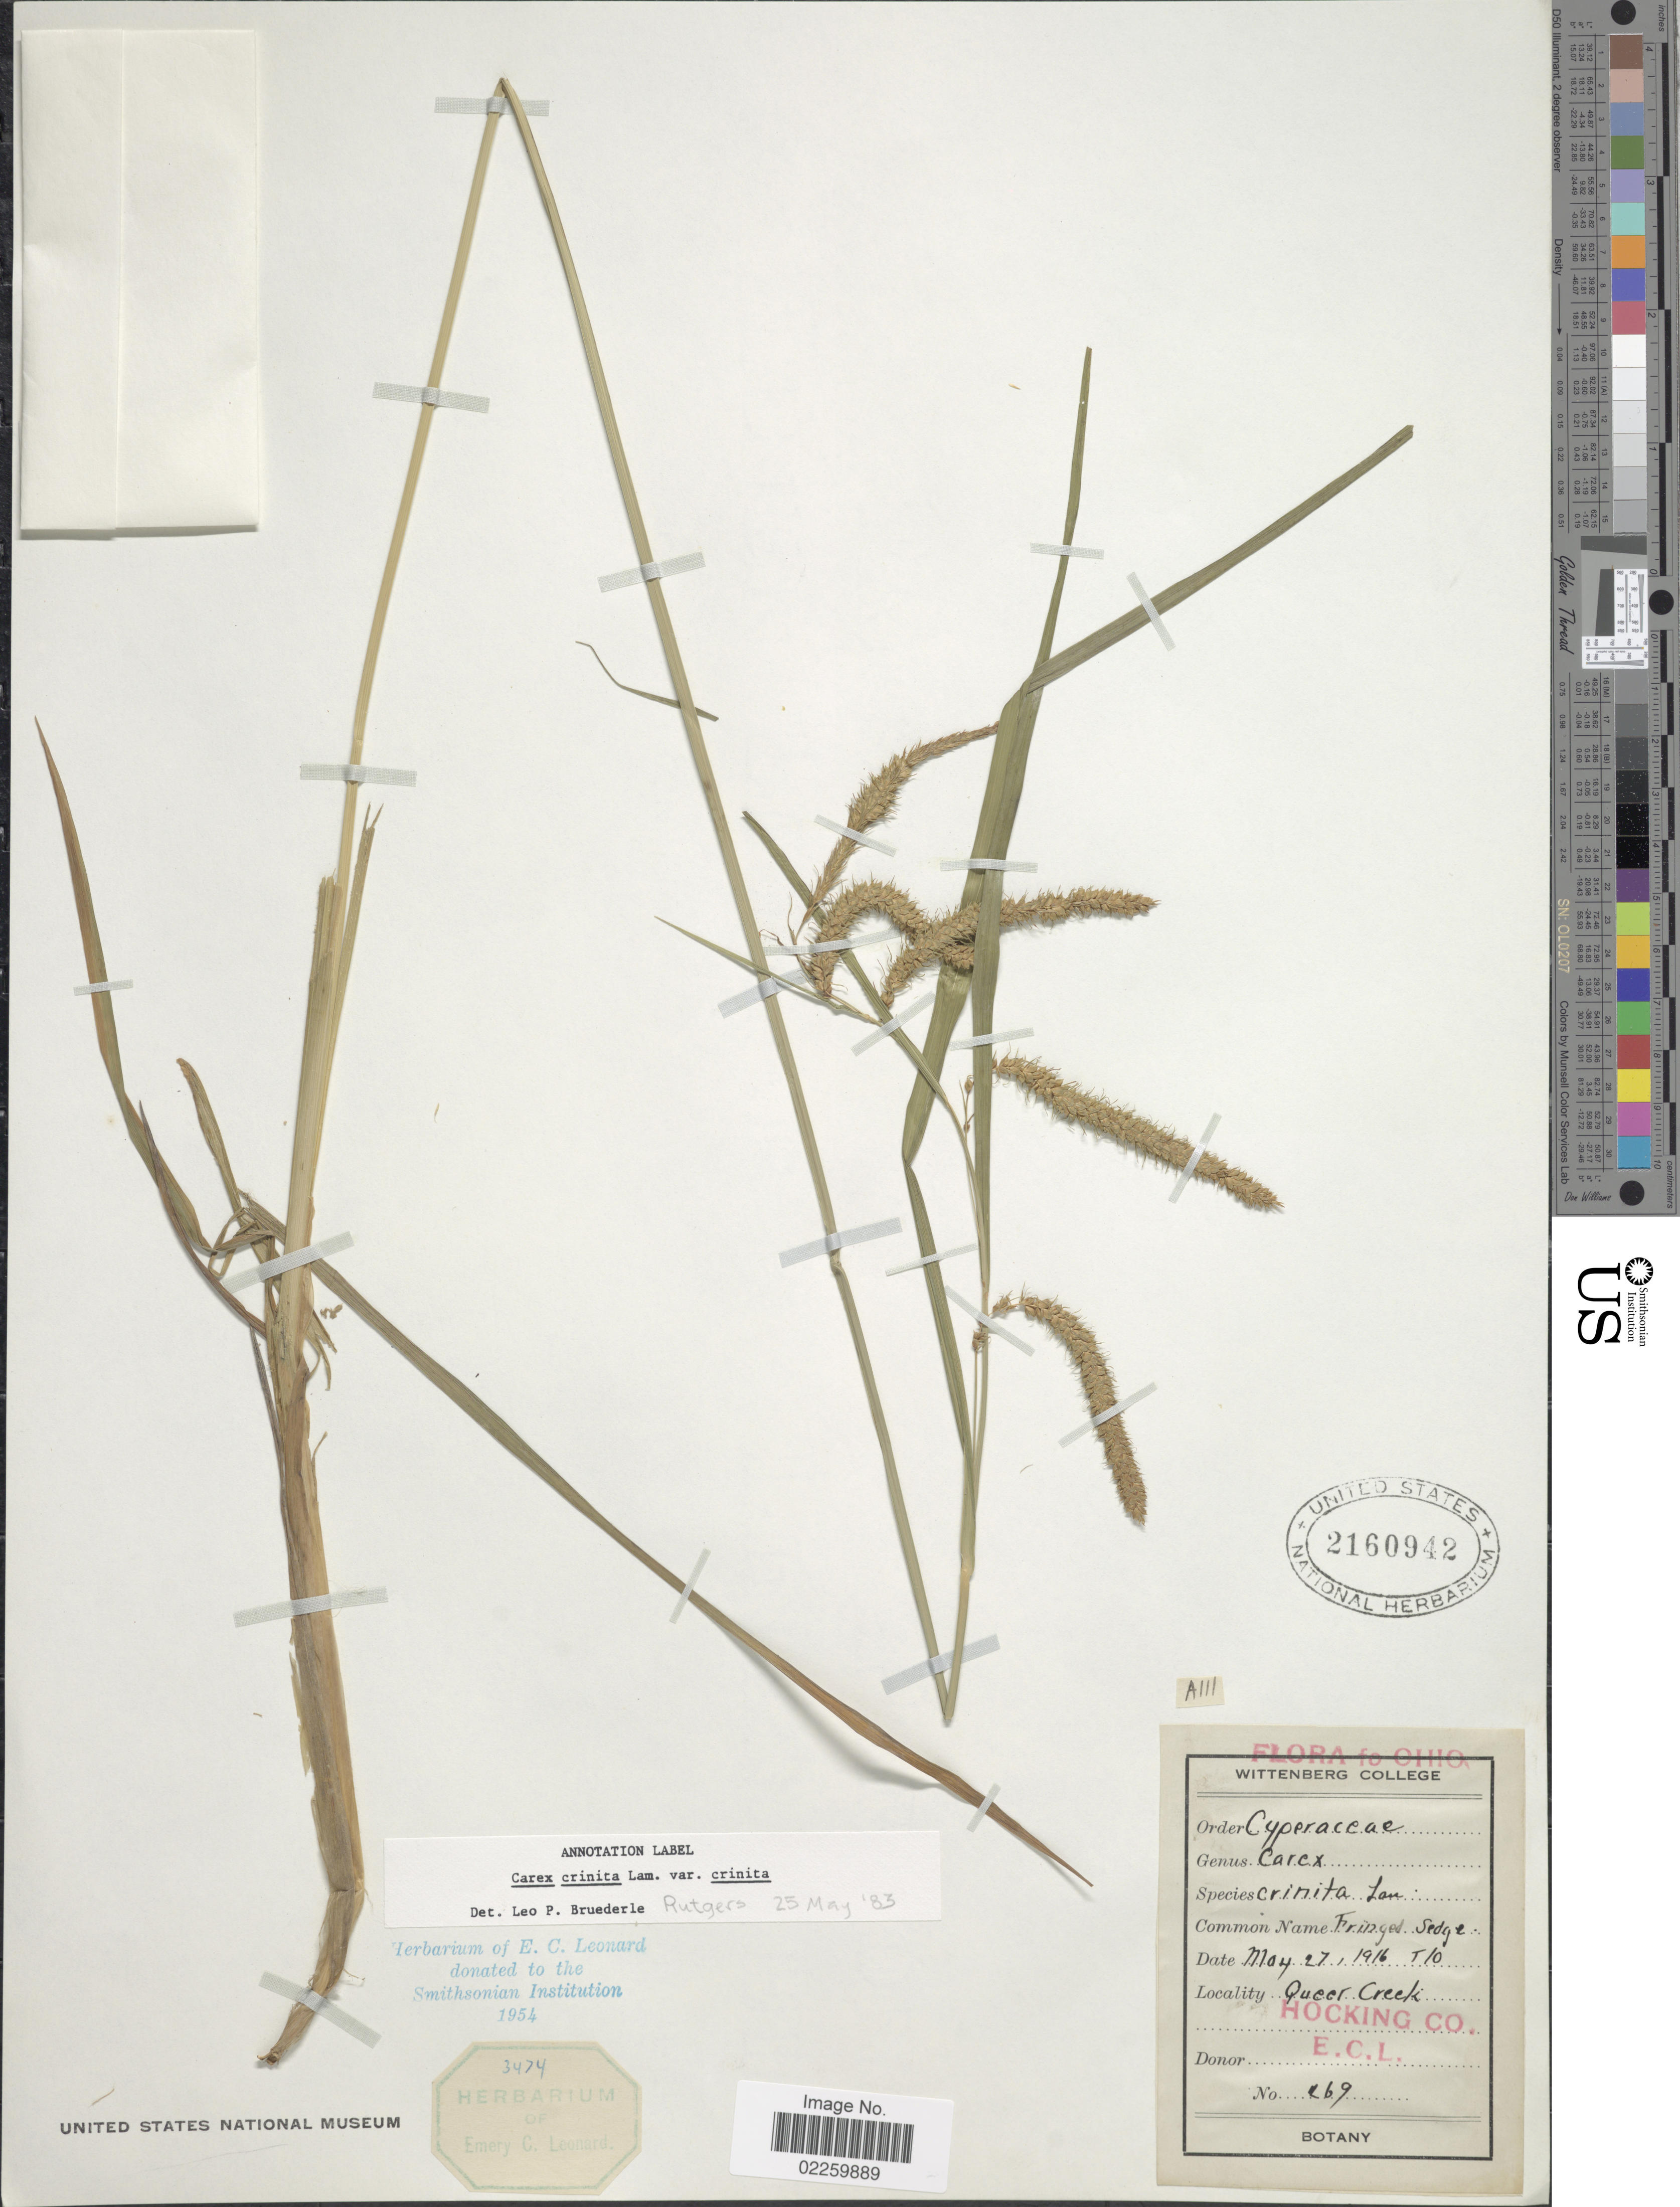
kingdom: Plantae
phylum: Tracheophyta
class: Liliopsida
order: Poales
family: Cyperaceae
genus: Carex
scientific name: Carex crinita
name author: Lam.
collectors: E. C. Leonard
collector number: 269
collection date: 1916-05-27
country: United States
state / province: Ohio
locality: Queer Creek, Hocking Co.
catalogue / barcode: US 2160942